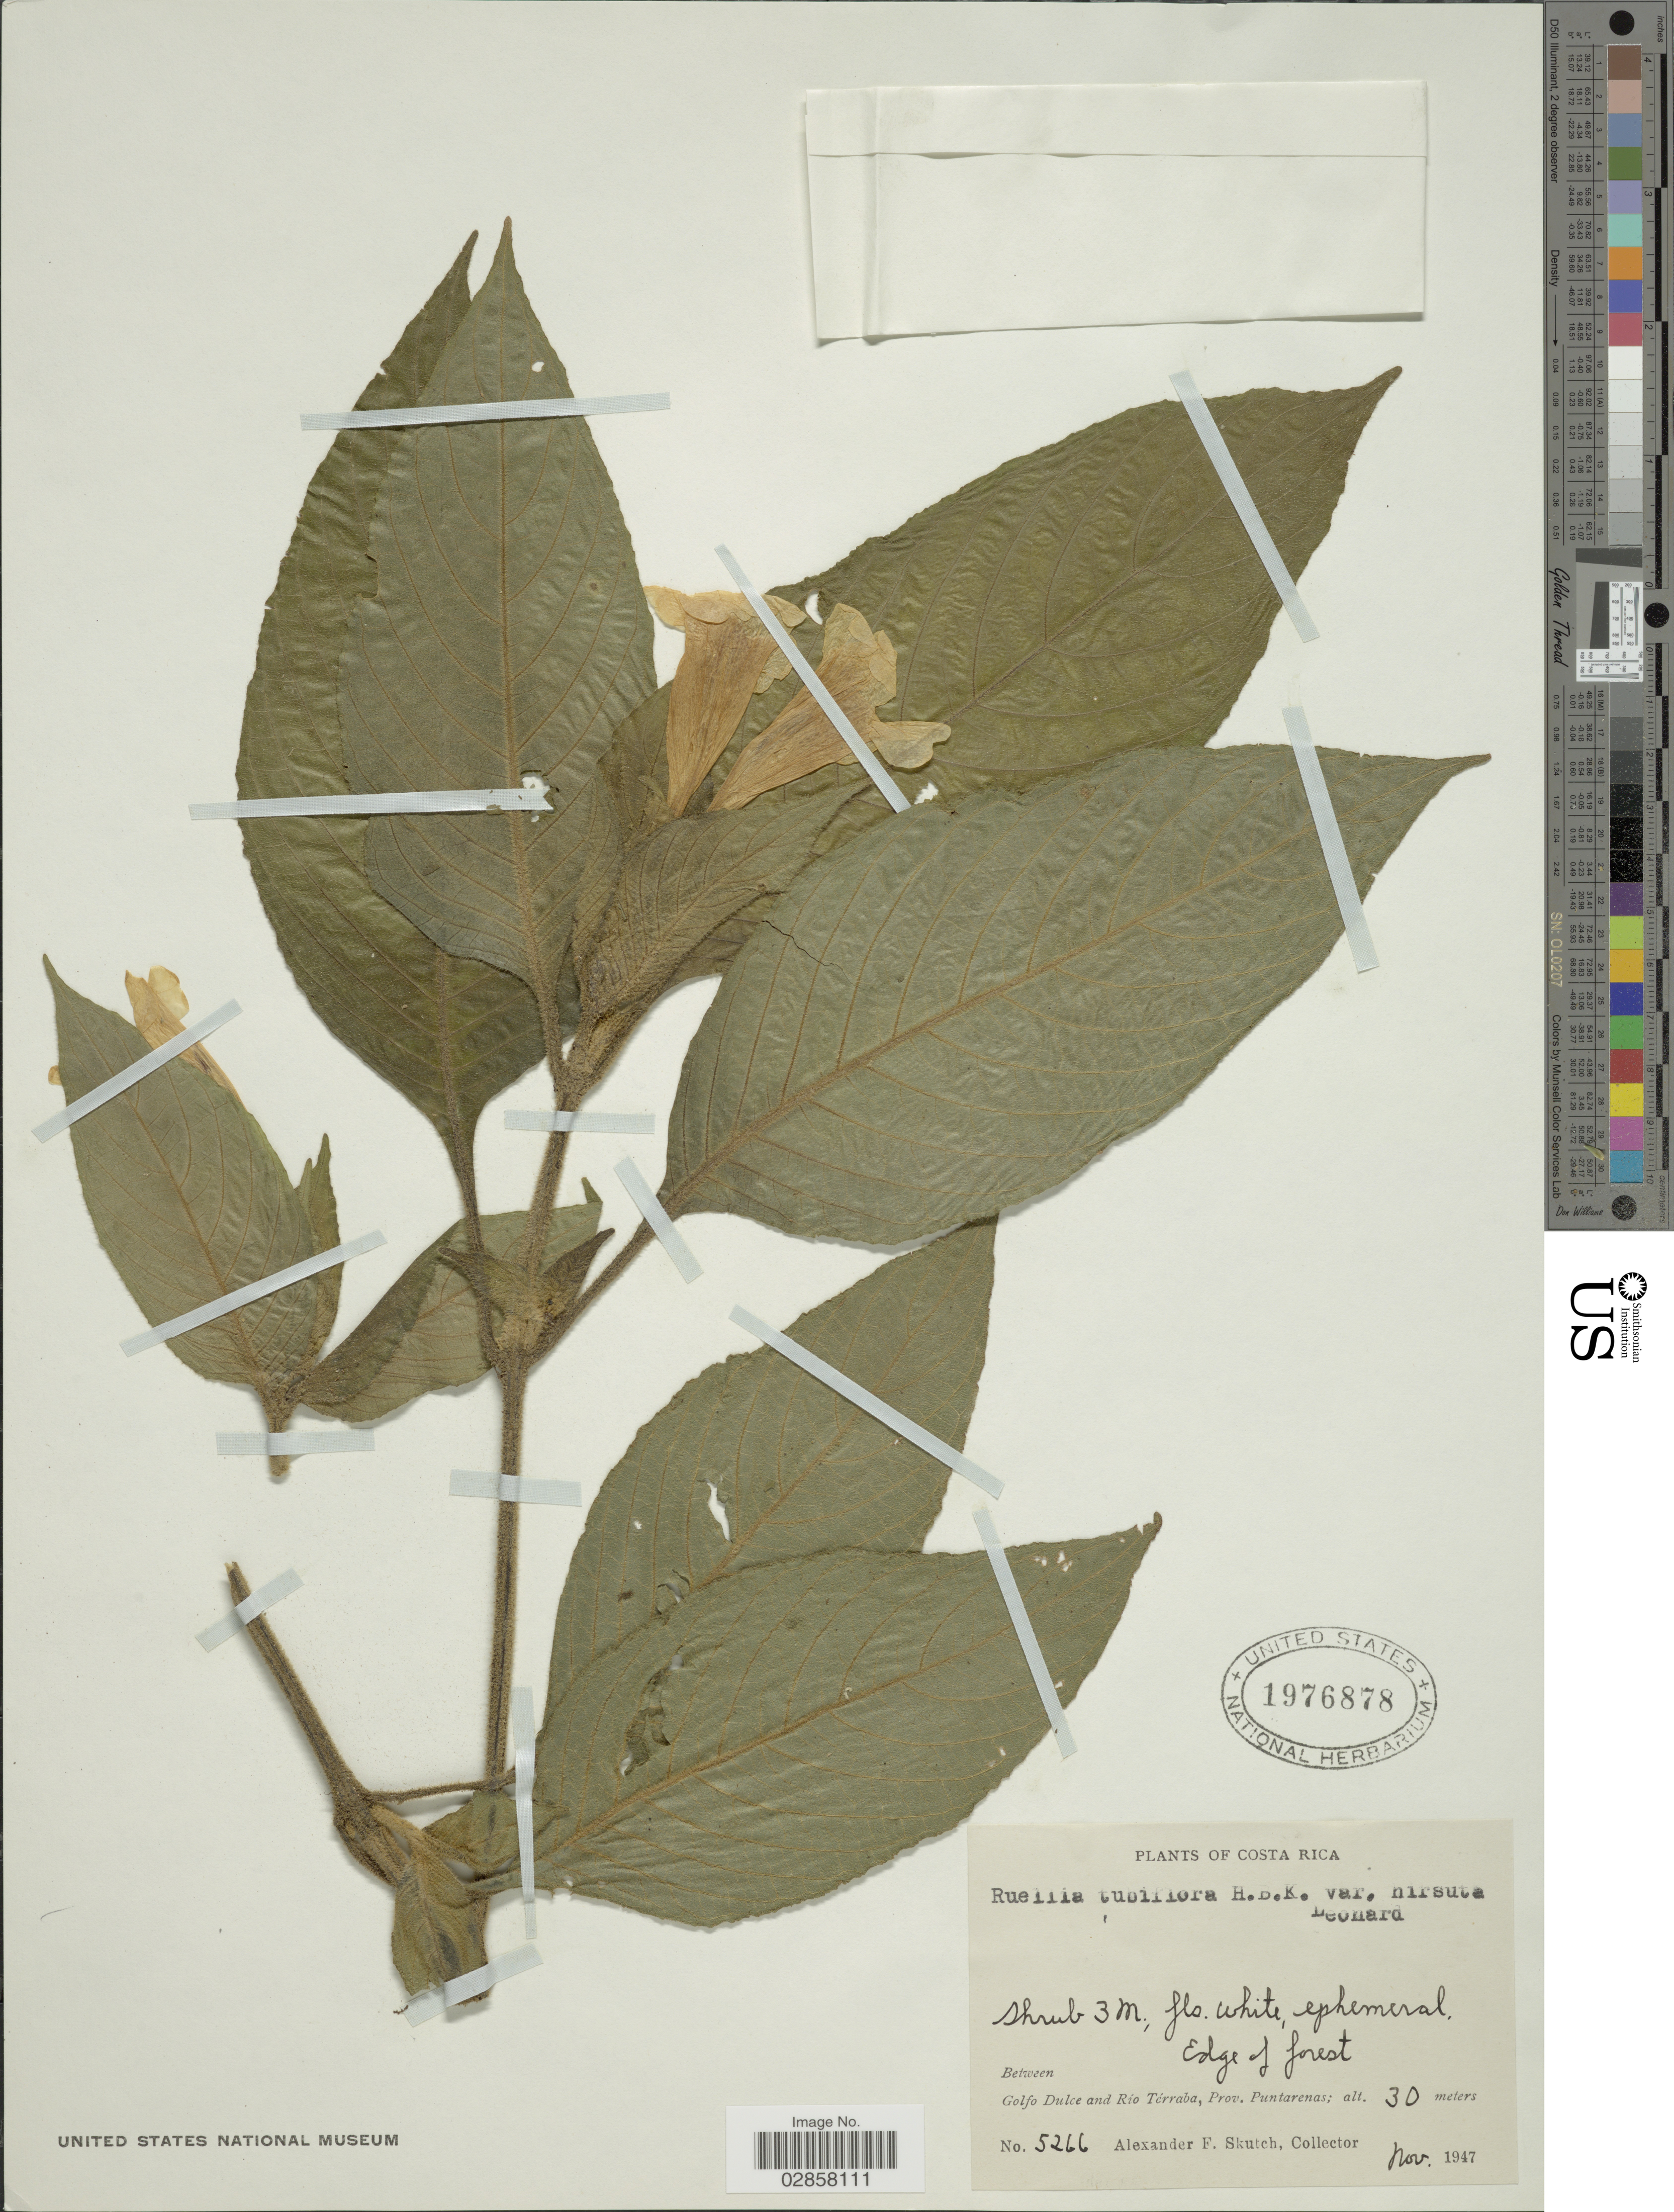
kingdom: Plantae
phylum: Tracheophyta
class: Magnoliopsida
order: Lamiales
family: Acanthaceae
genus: Ruellia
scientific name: Ruellia tubiflora var. hirsuta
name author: Leonard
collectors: A. F. Skutch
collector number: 5266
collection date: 1947-11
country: Costa Rica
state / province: Puntarenas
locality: Between Golfo Dulce and Rio Térraba.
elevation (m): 30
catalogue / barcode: US 1976878